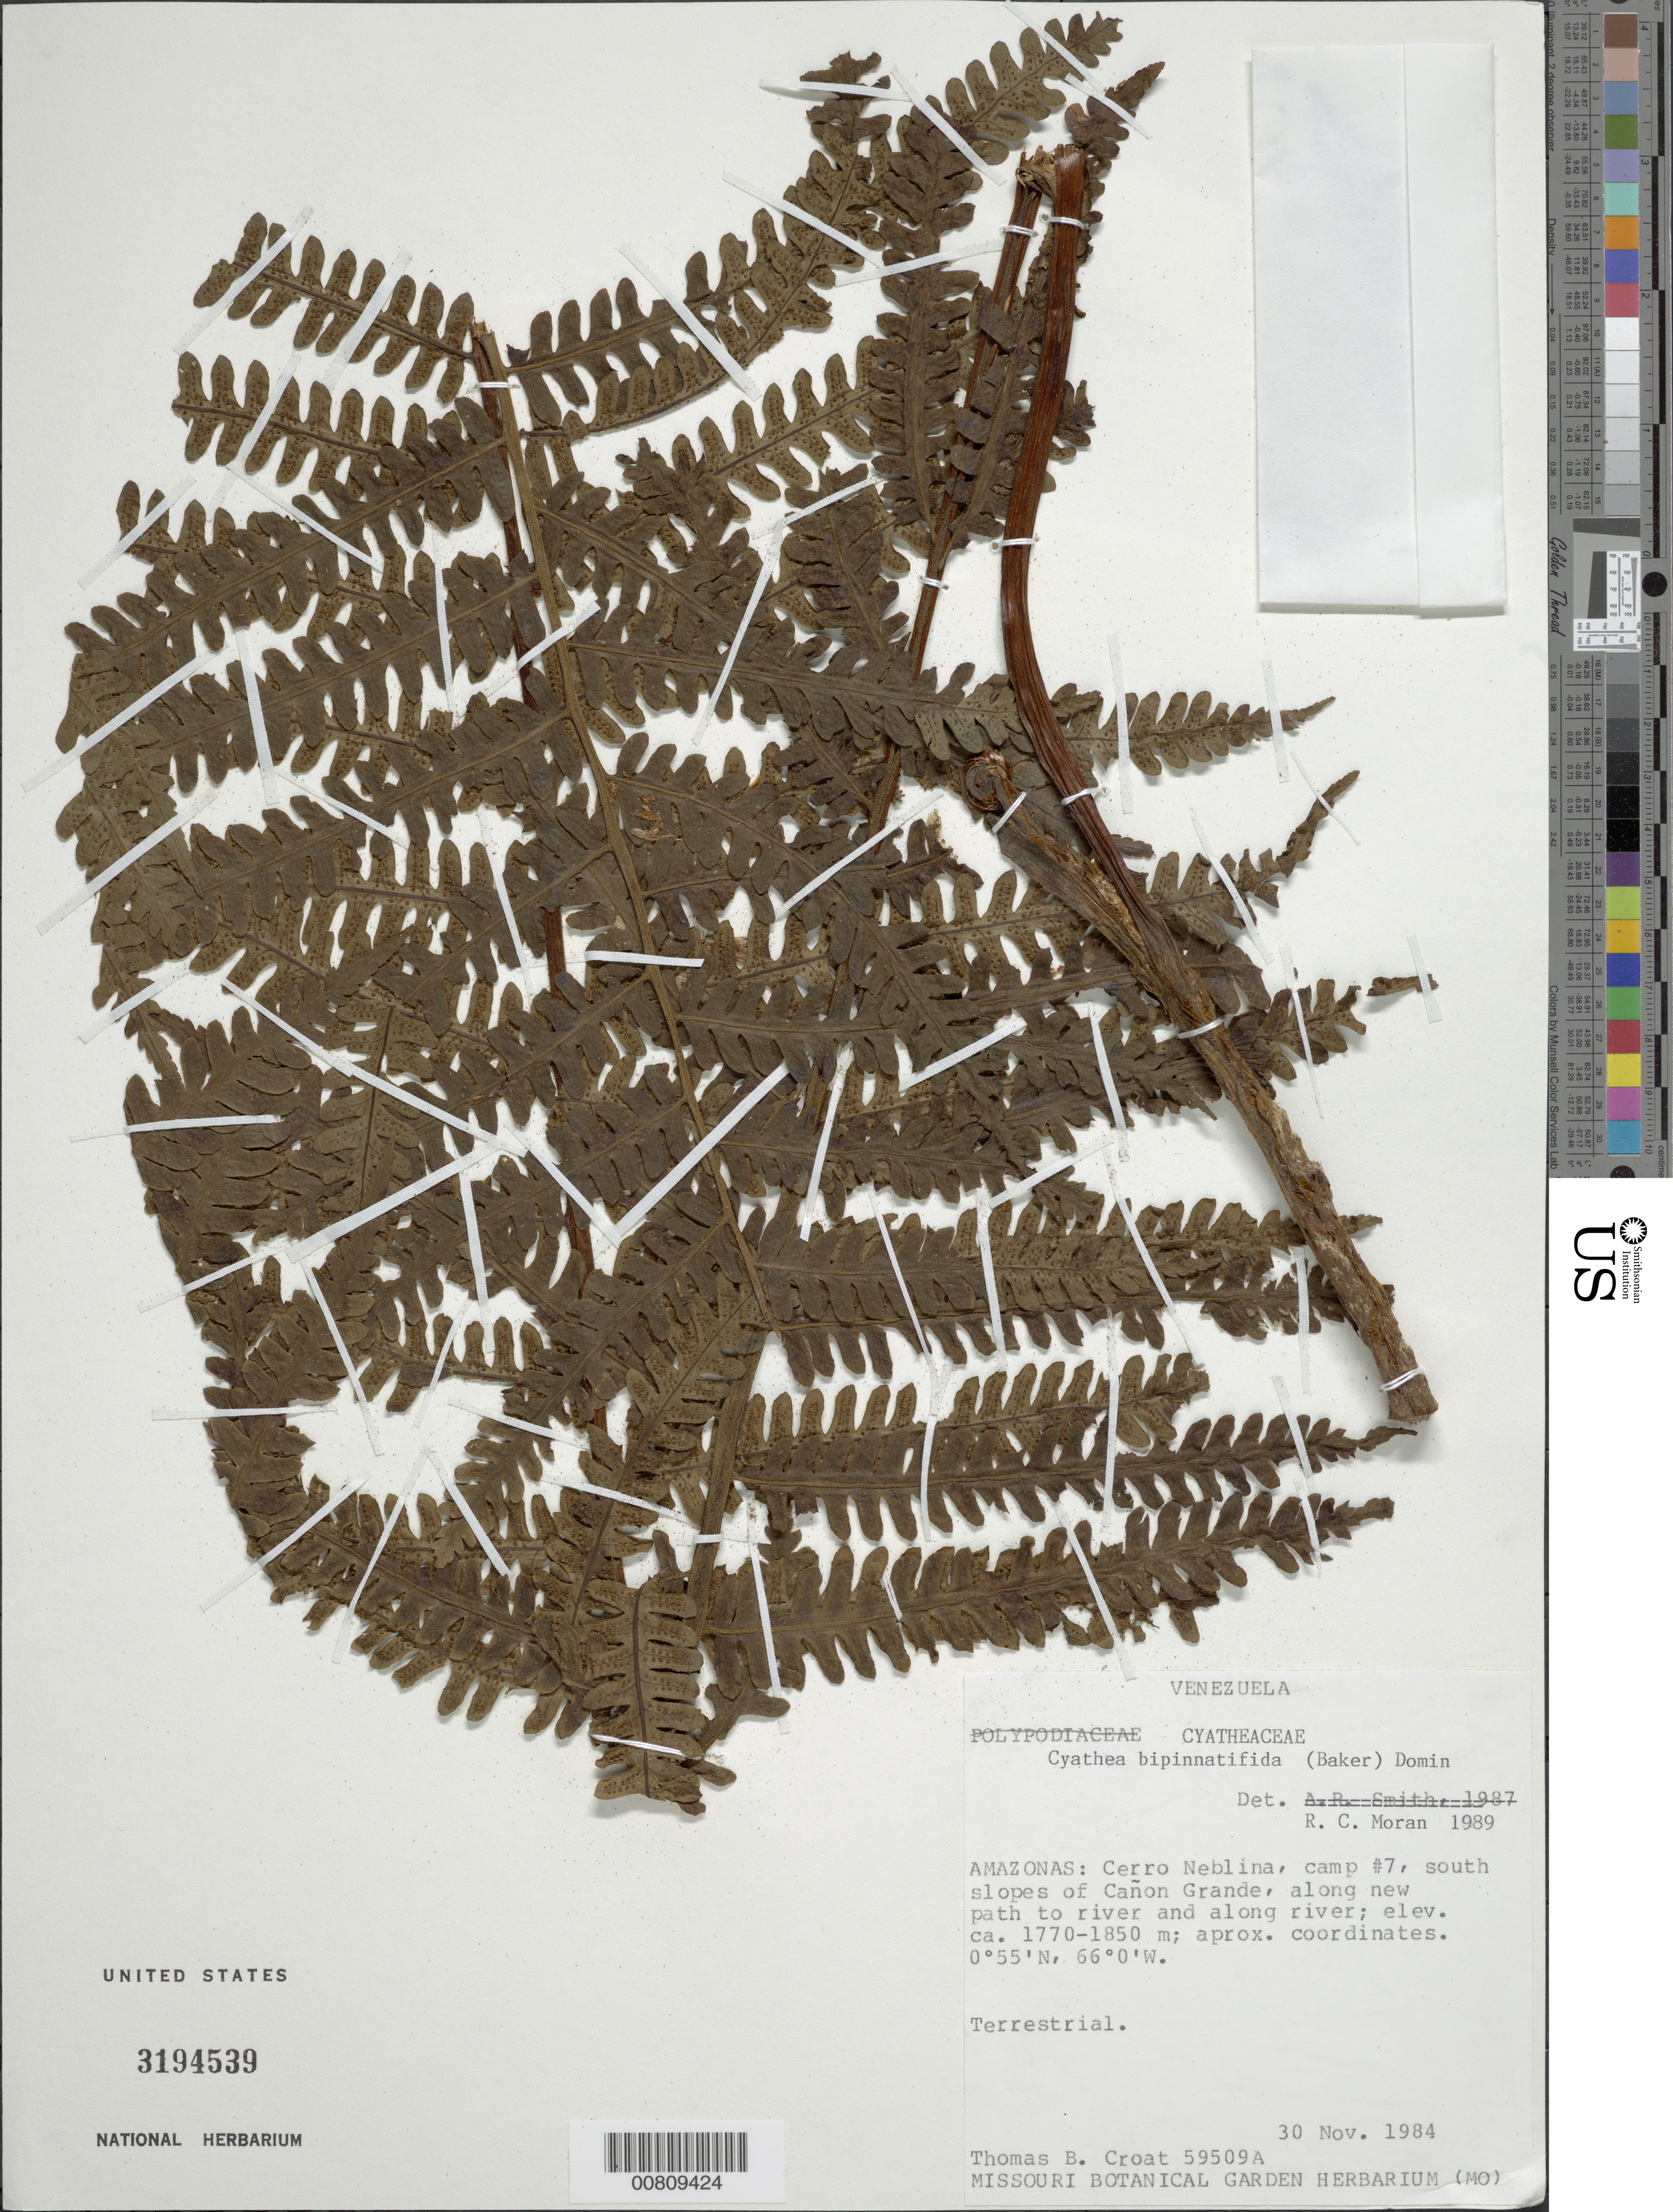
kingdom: Plantae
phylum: Tracheophyta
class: Polypodiopsida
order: Cyatheales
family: Cyatheaceae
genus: Cyathea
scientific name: Cyathea bipinnatifida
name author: (Baker) Domin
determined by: Moran, R. C.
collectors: T. B. Croat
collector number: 59509 A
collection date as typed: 30-Nov-84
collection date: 1984-11-30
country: Venezuela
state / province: Amazonas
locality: Cerro Neblina, camp #7, S slopes of Cañon Grande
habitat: Along path and river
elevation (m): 1770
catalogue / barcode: US 3194539